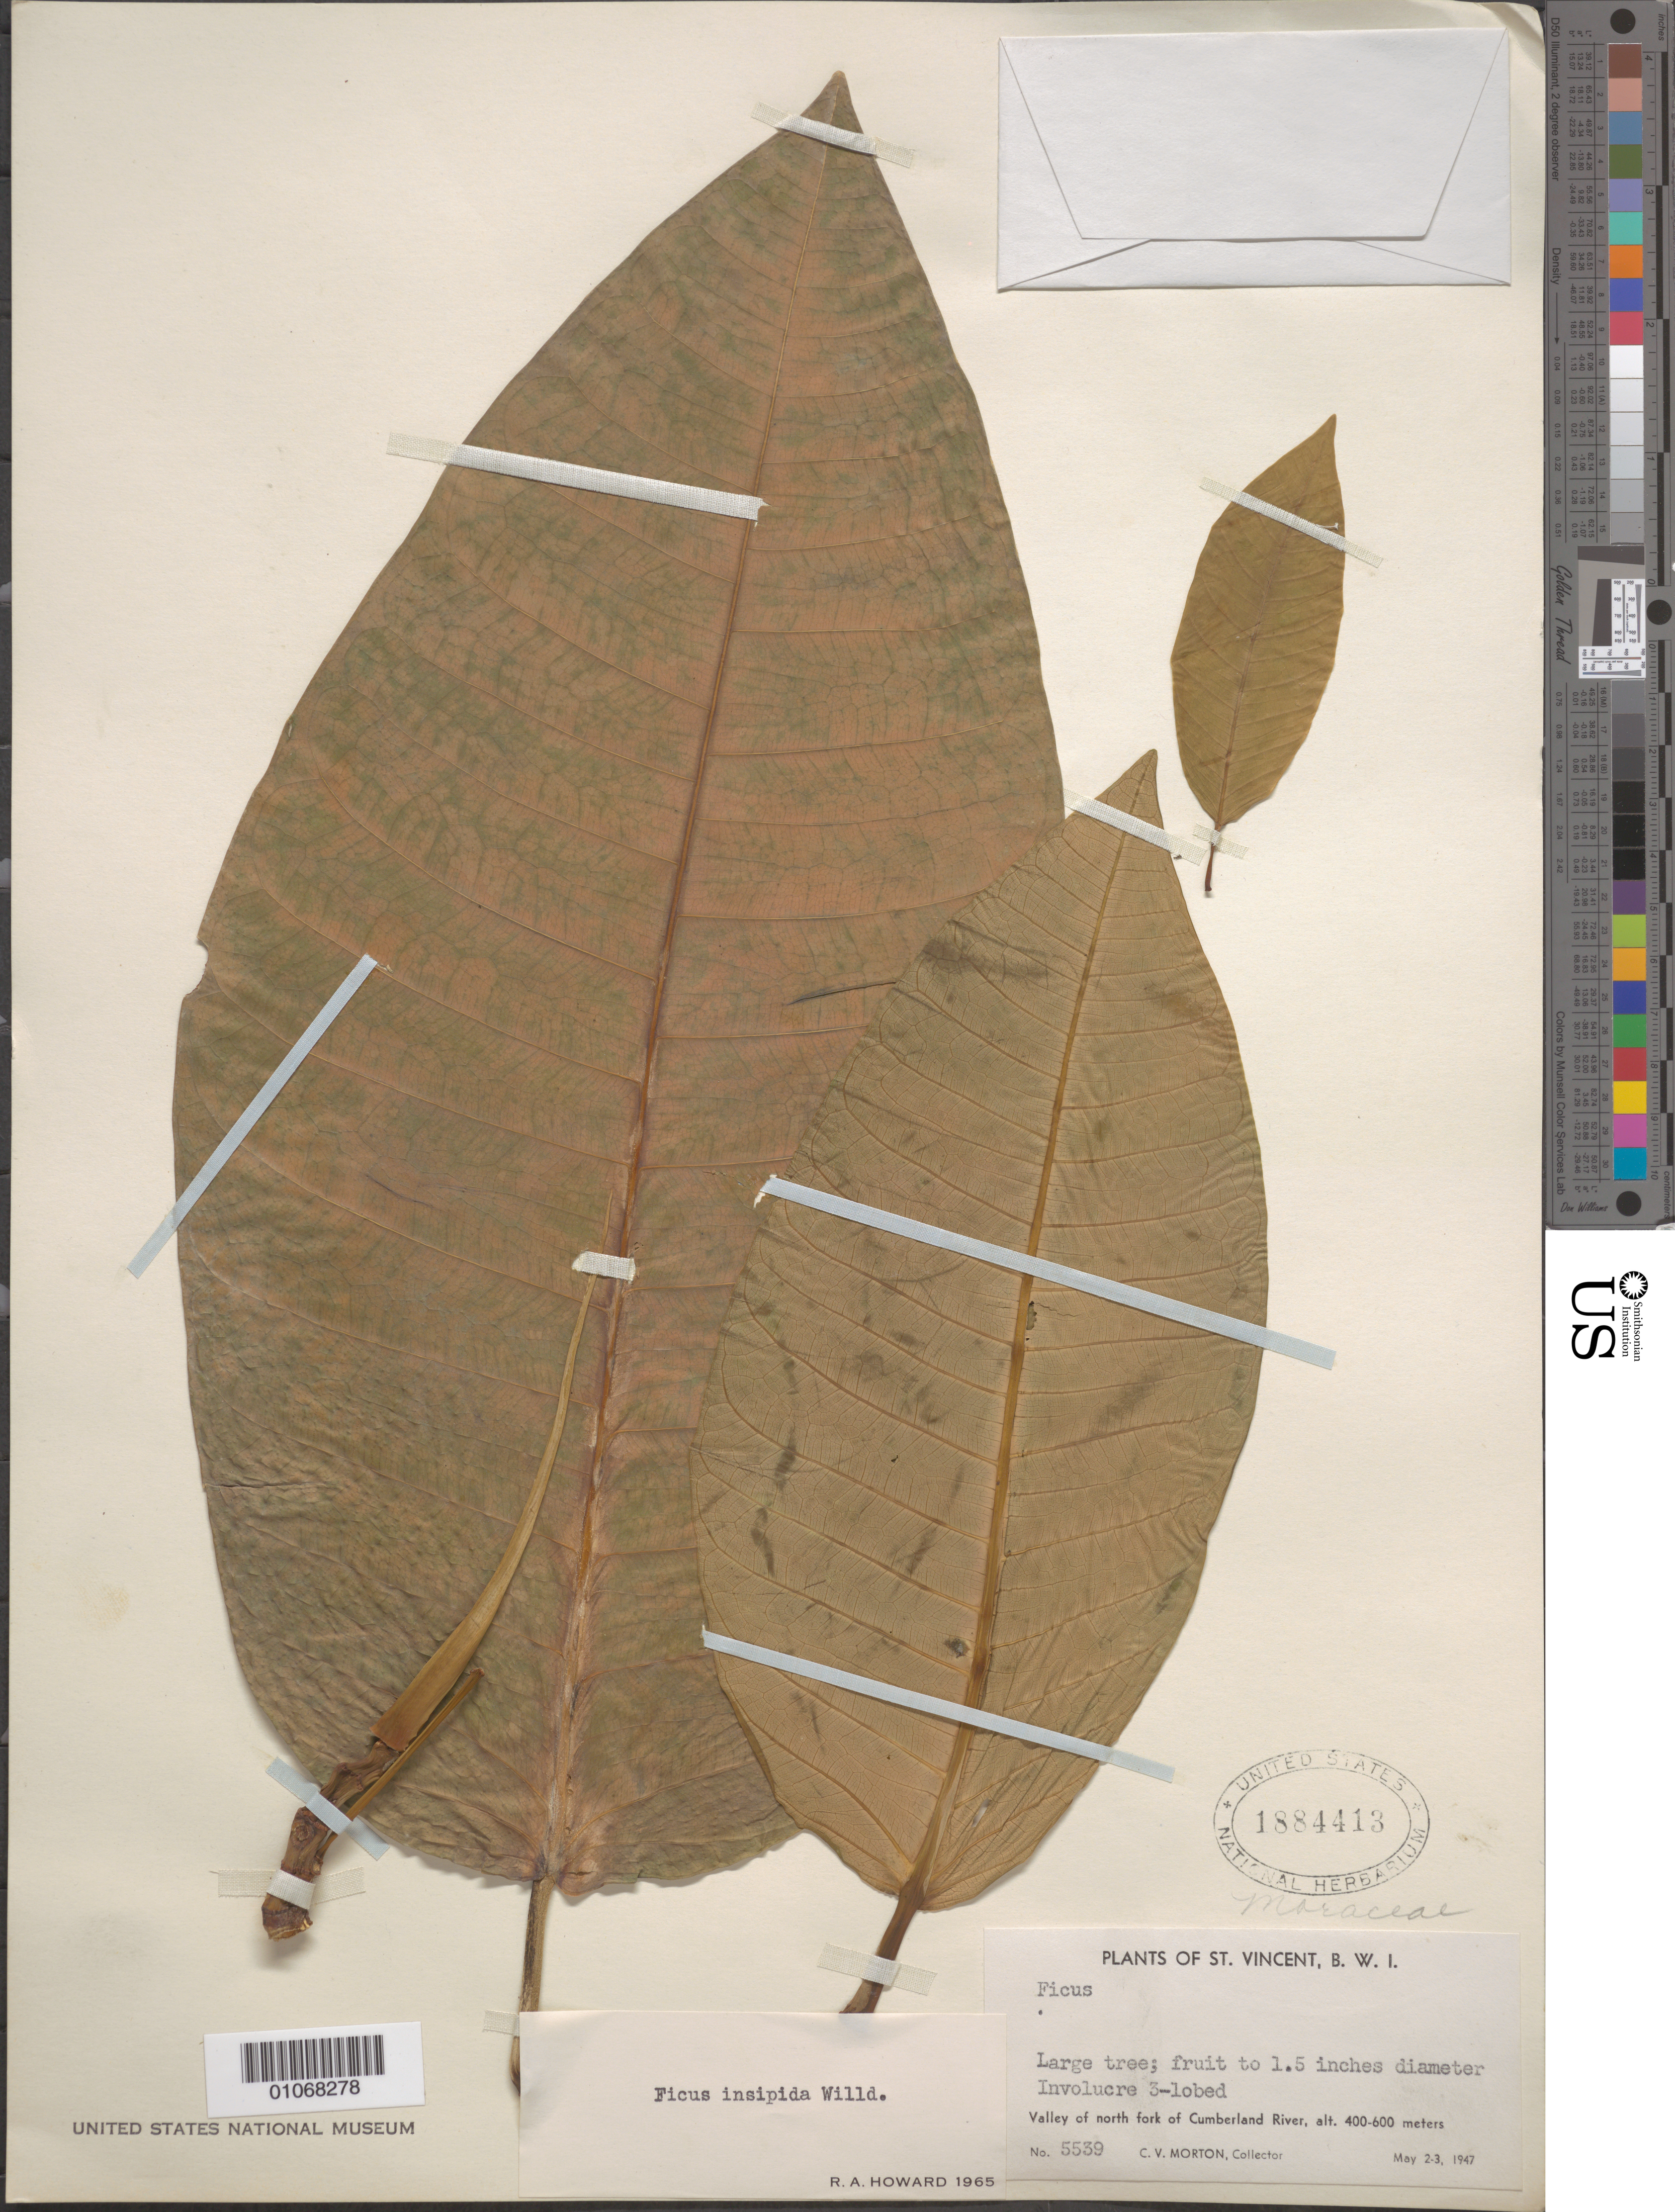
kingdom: Plantae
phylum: Tracheophyta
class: Magnoliopsida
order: Rosales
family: Moraceae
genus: Ficus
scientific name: Ficus insipida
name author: Willd.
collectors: C. V. Morton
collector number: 5539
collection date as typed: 02 May 1947 to 03 May 1947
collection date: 1947-05-02/1947-05-03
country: St. Vincent - Grenadines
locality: Valley of north fork of Cumberland river.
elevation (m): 400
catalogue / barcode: US 1884413